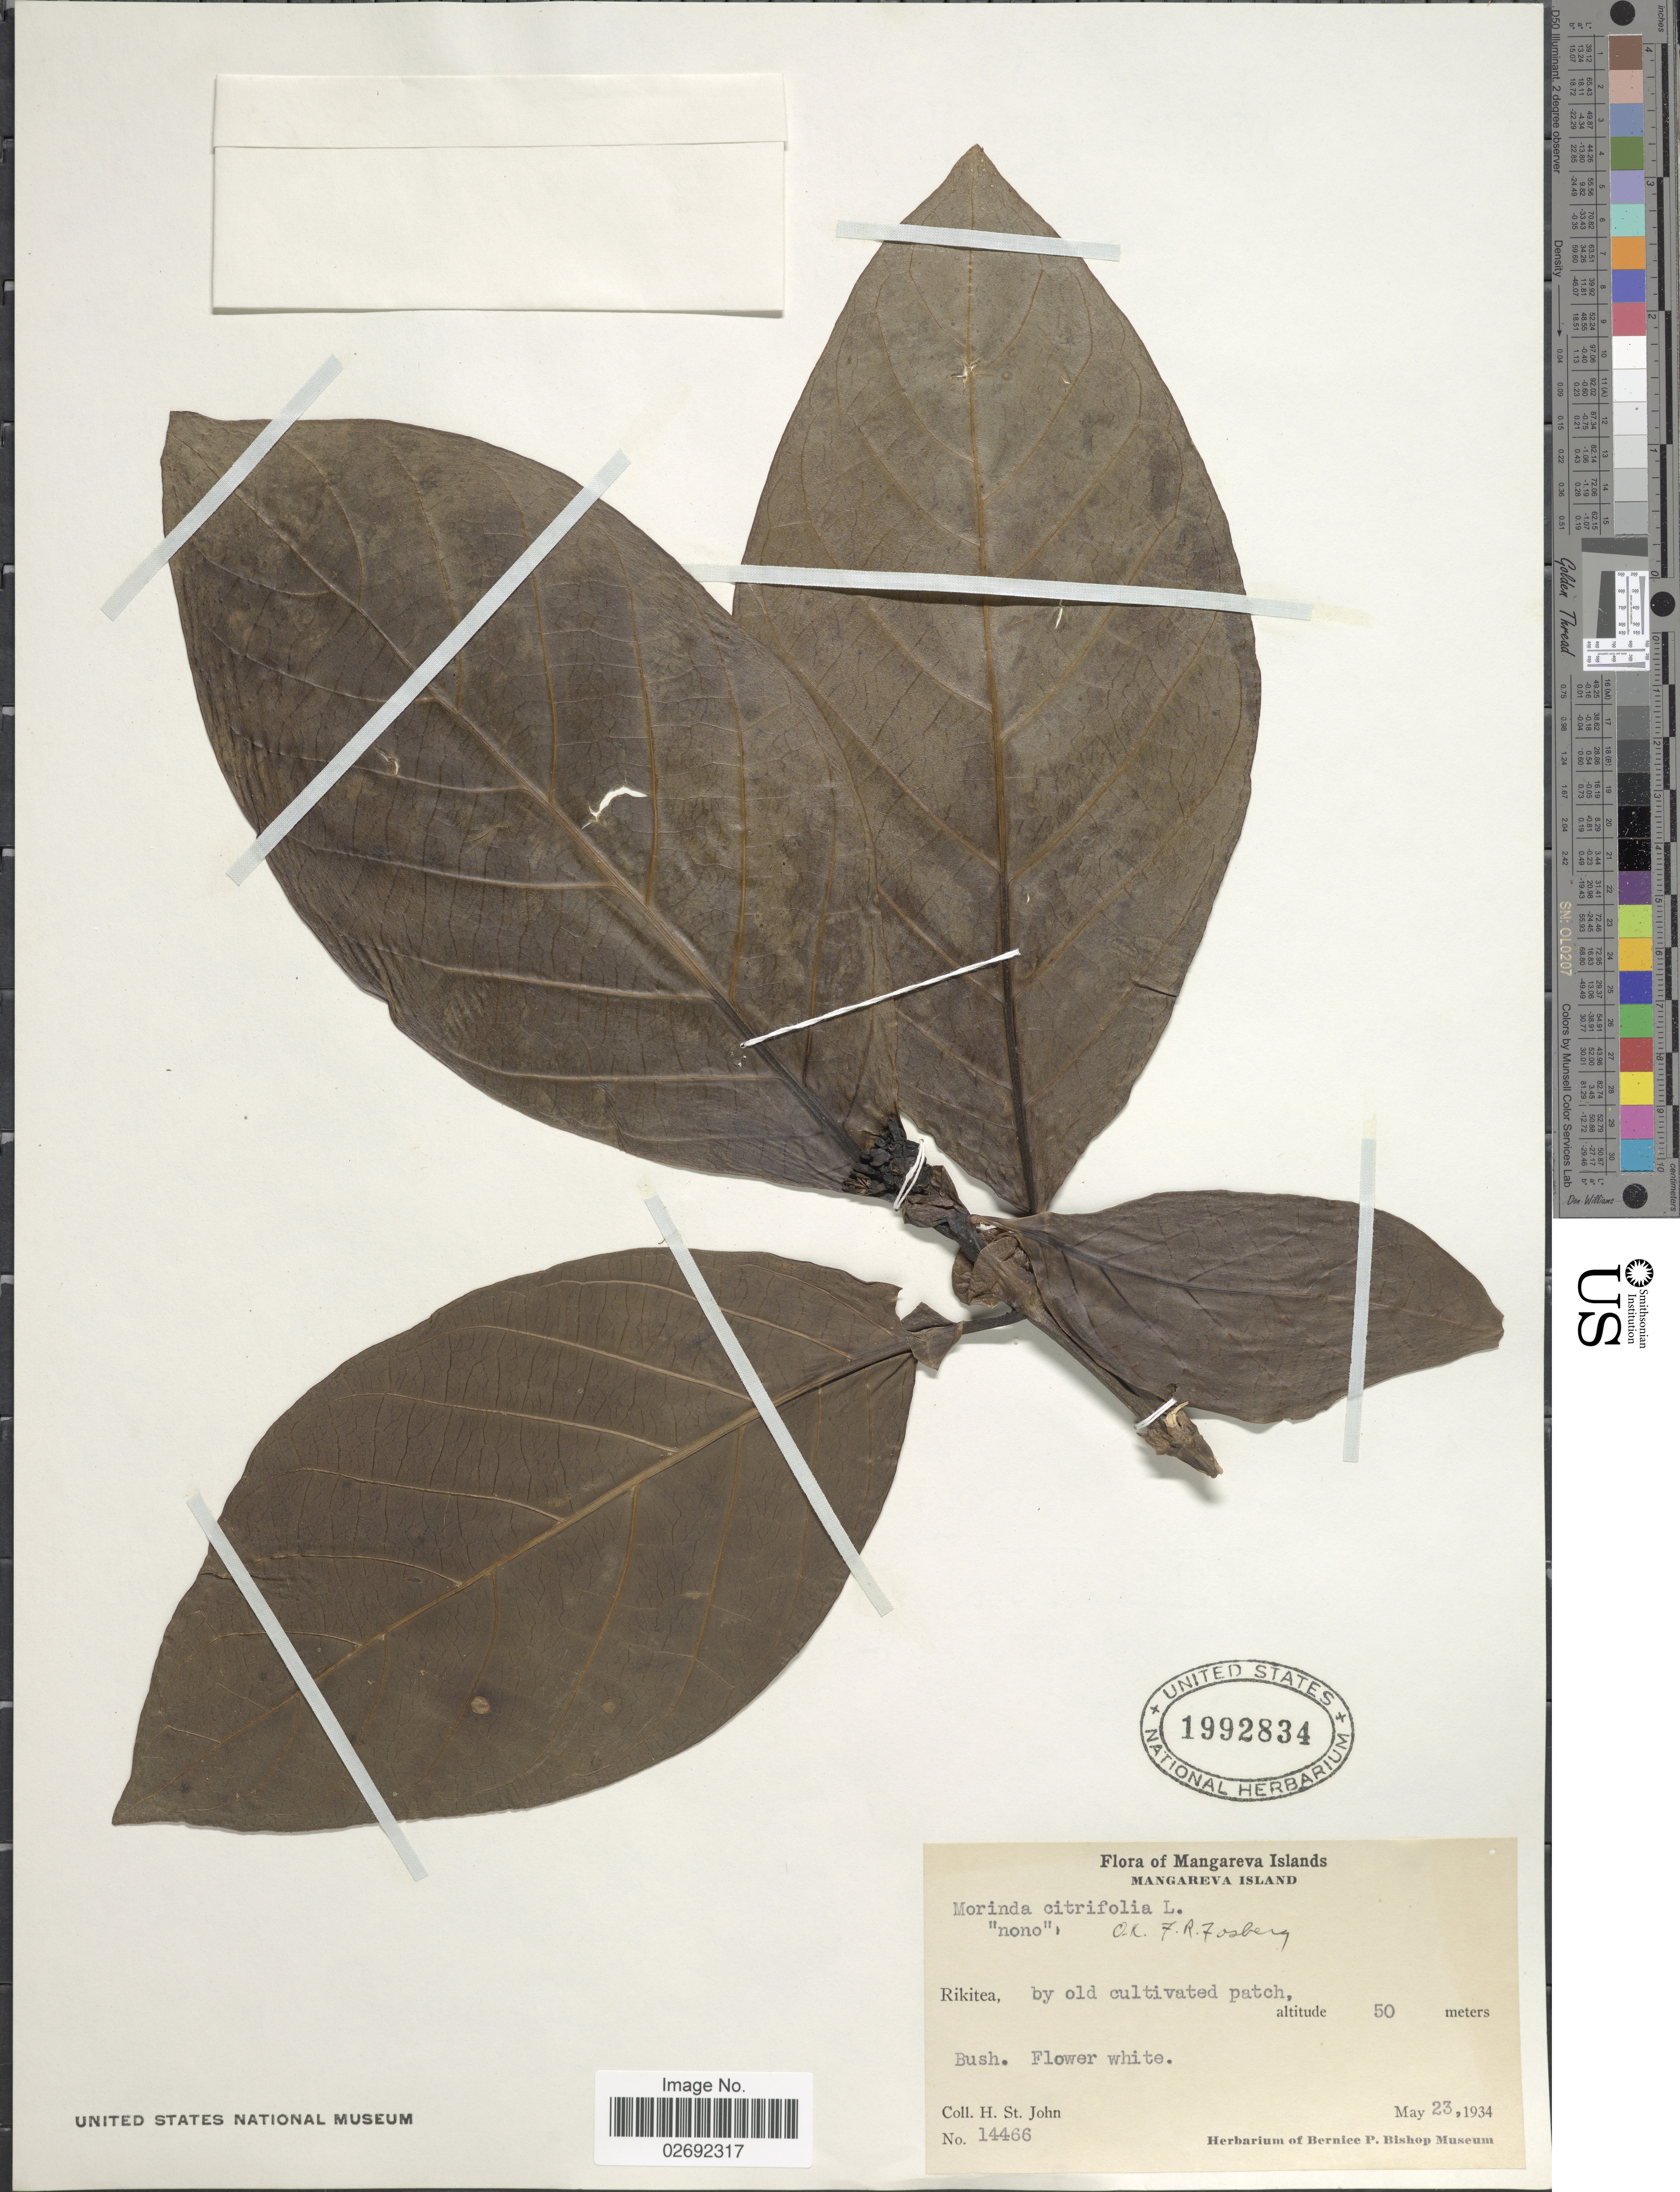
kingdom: Plantae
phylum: Tracheophyta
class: Magnoliopsida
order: Gentianales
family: Rubiaceae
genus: Morinda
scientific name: Morinda citrifolia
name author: L.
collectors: H. St. John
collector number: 14466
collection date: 1934-05-23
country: French Polynesia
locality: Mangareva Islands. mangareva Island. Rikitea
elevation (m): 50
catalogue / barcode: US 1992834